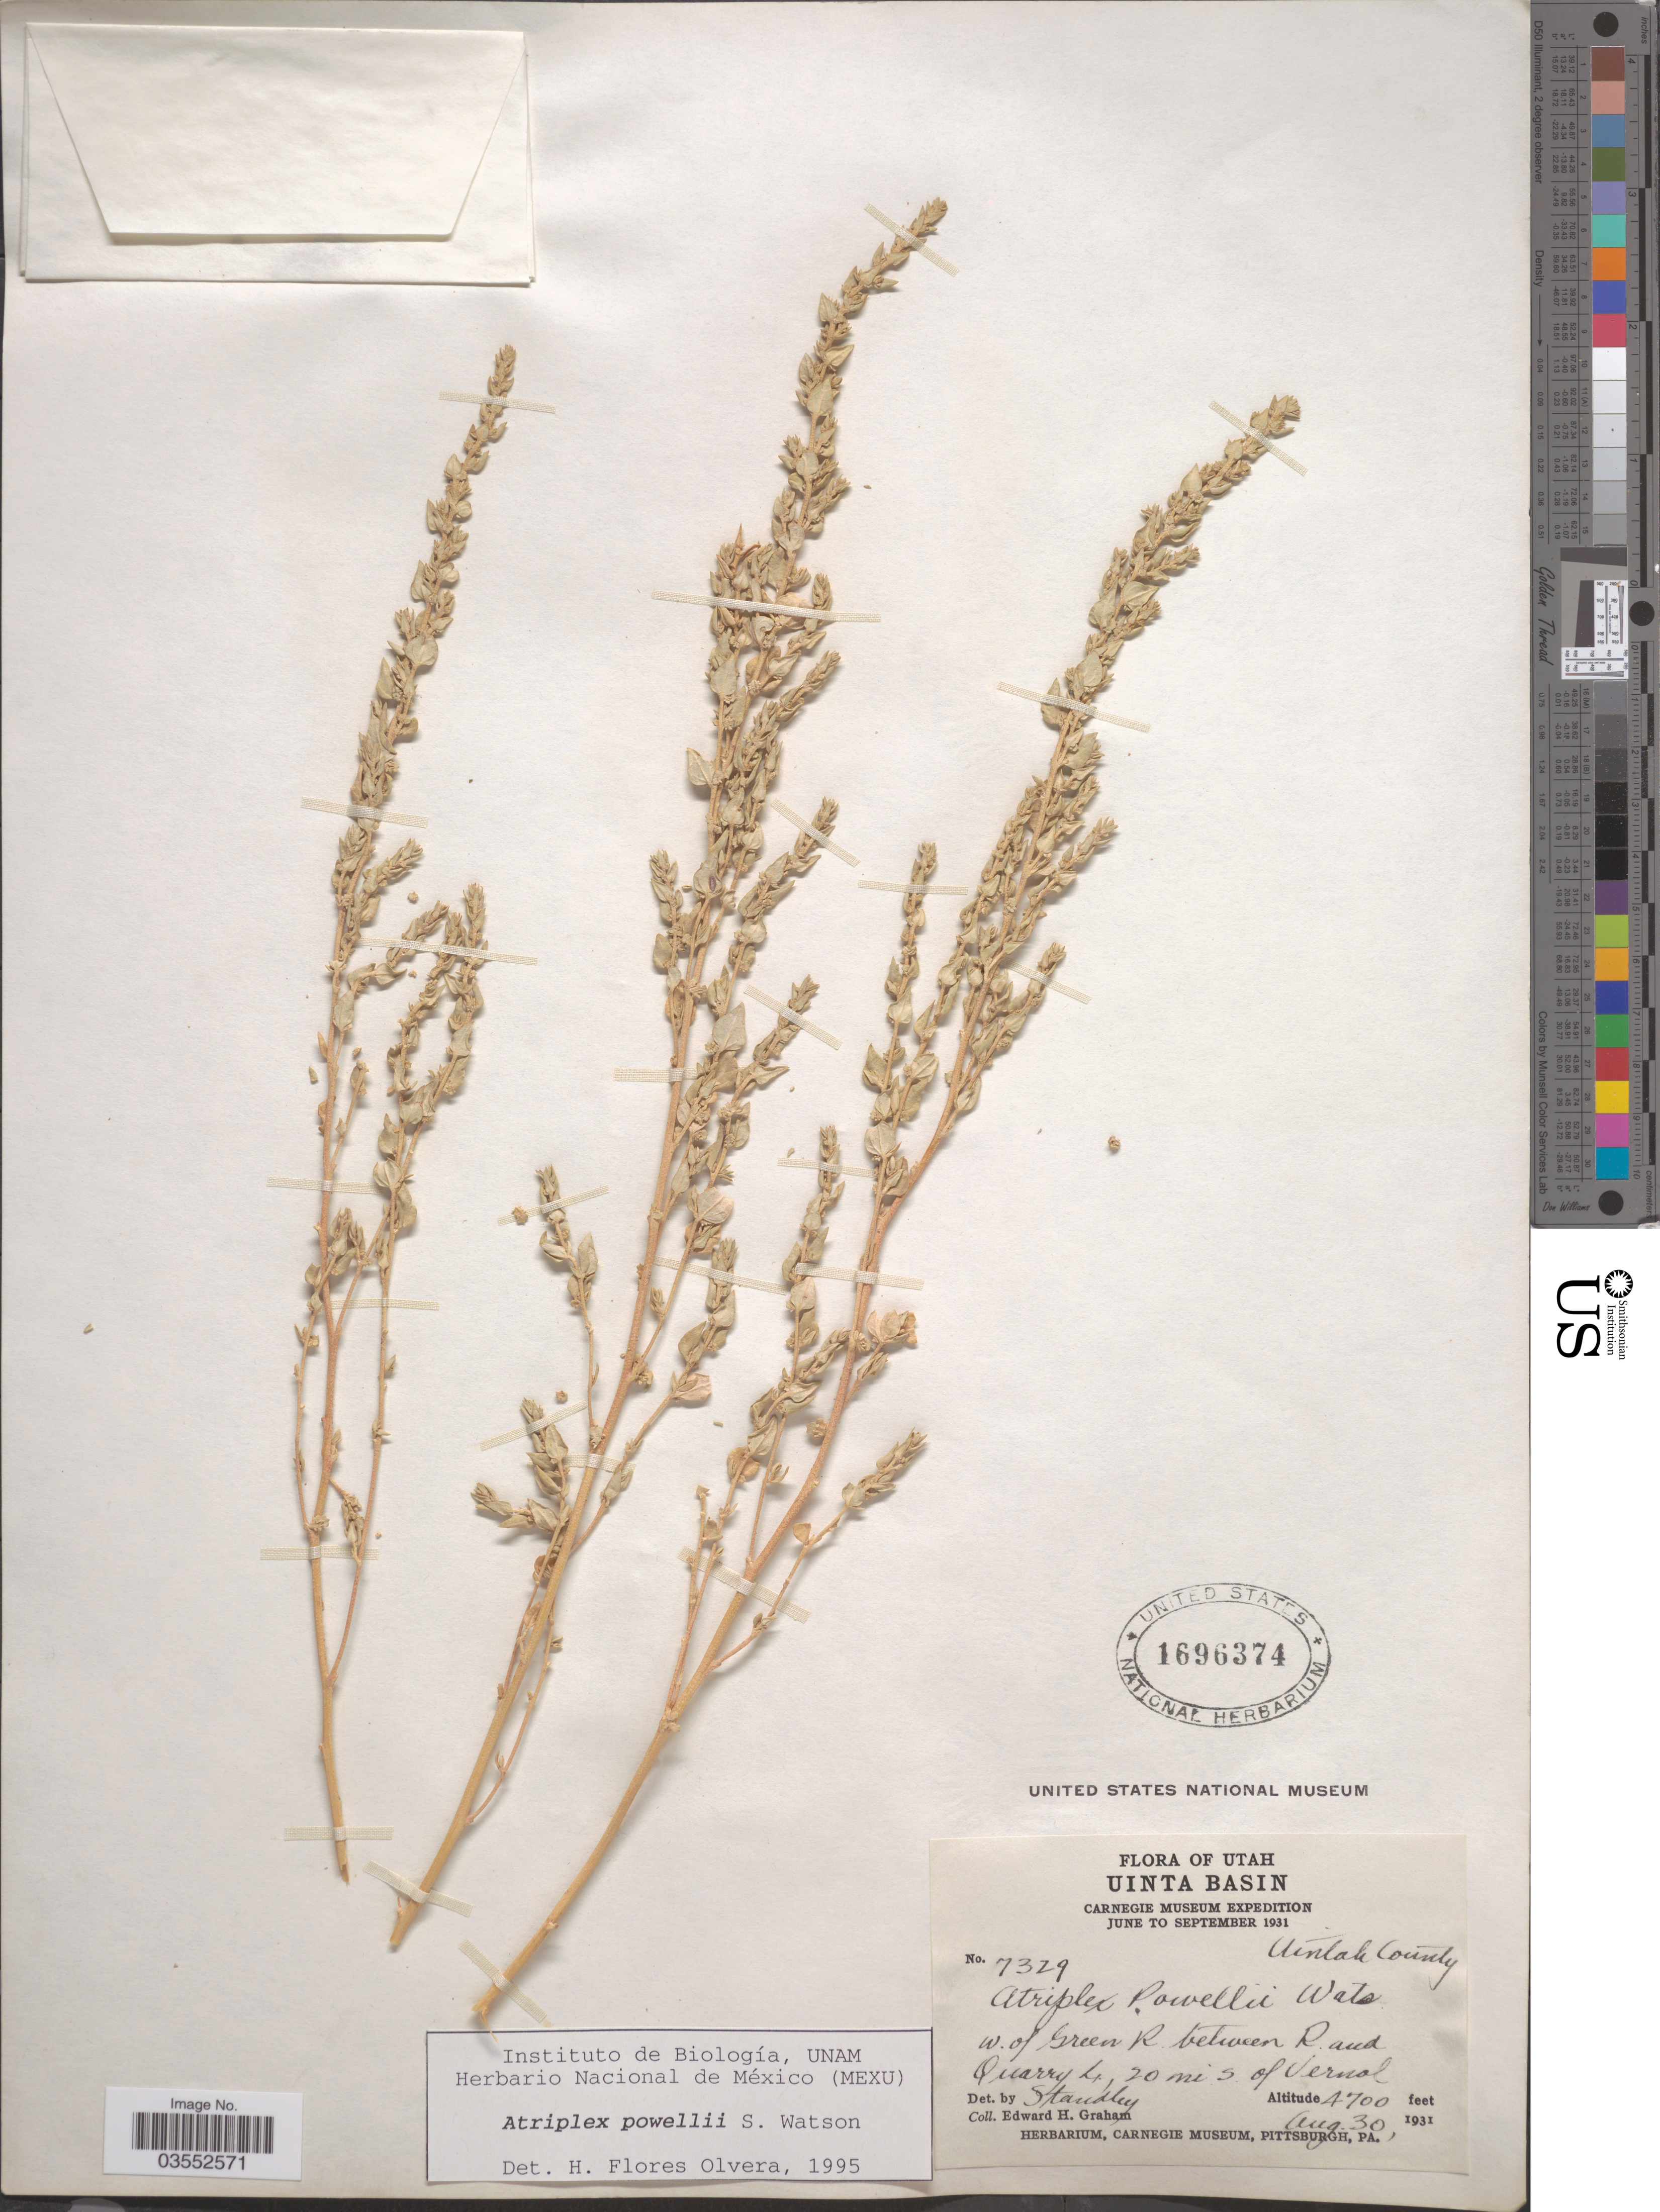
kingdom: Plantae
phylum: Tracheophyta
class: Magnoliopsida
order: Caryophyllales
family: Amaranthaceae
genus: Atriplex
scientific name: Atriplex powellii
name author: S. Watson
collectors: E. H. Graham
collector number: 7329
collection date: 1931-08-30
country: United States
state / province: Utah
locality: Uinta Basin. Uintah County. W. of Green R. between R. and Quarry L., 20 mi. S. of Vernal.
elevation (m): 1433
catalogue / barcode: US 1696374